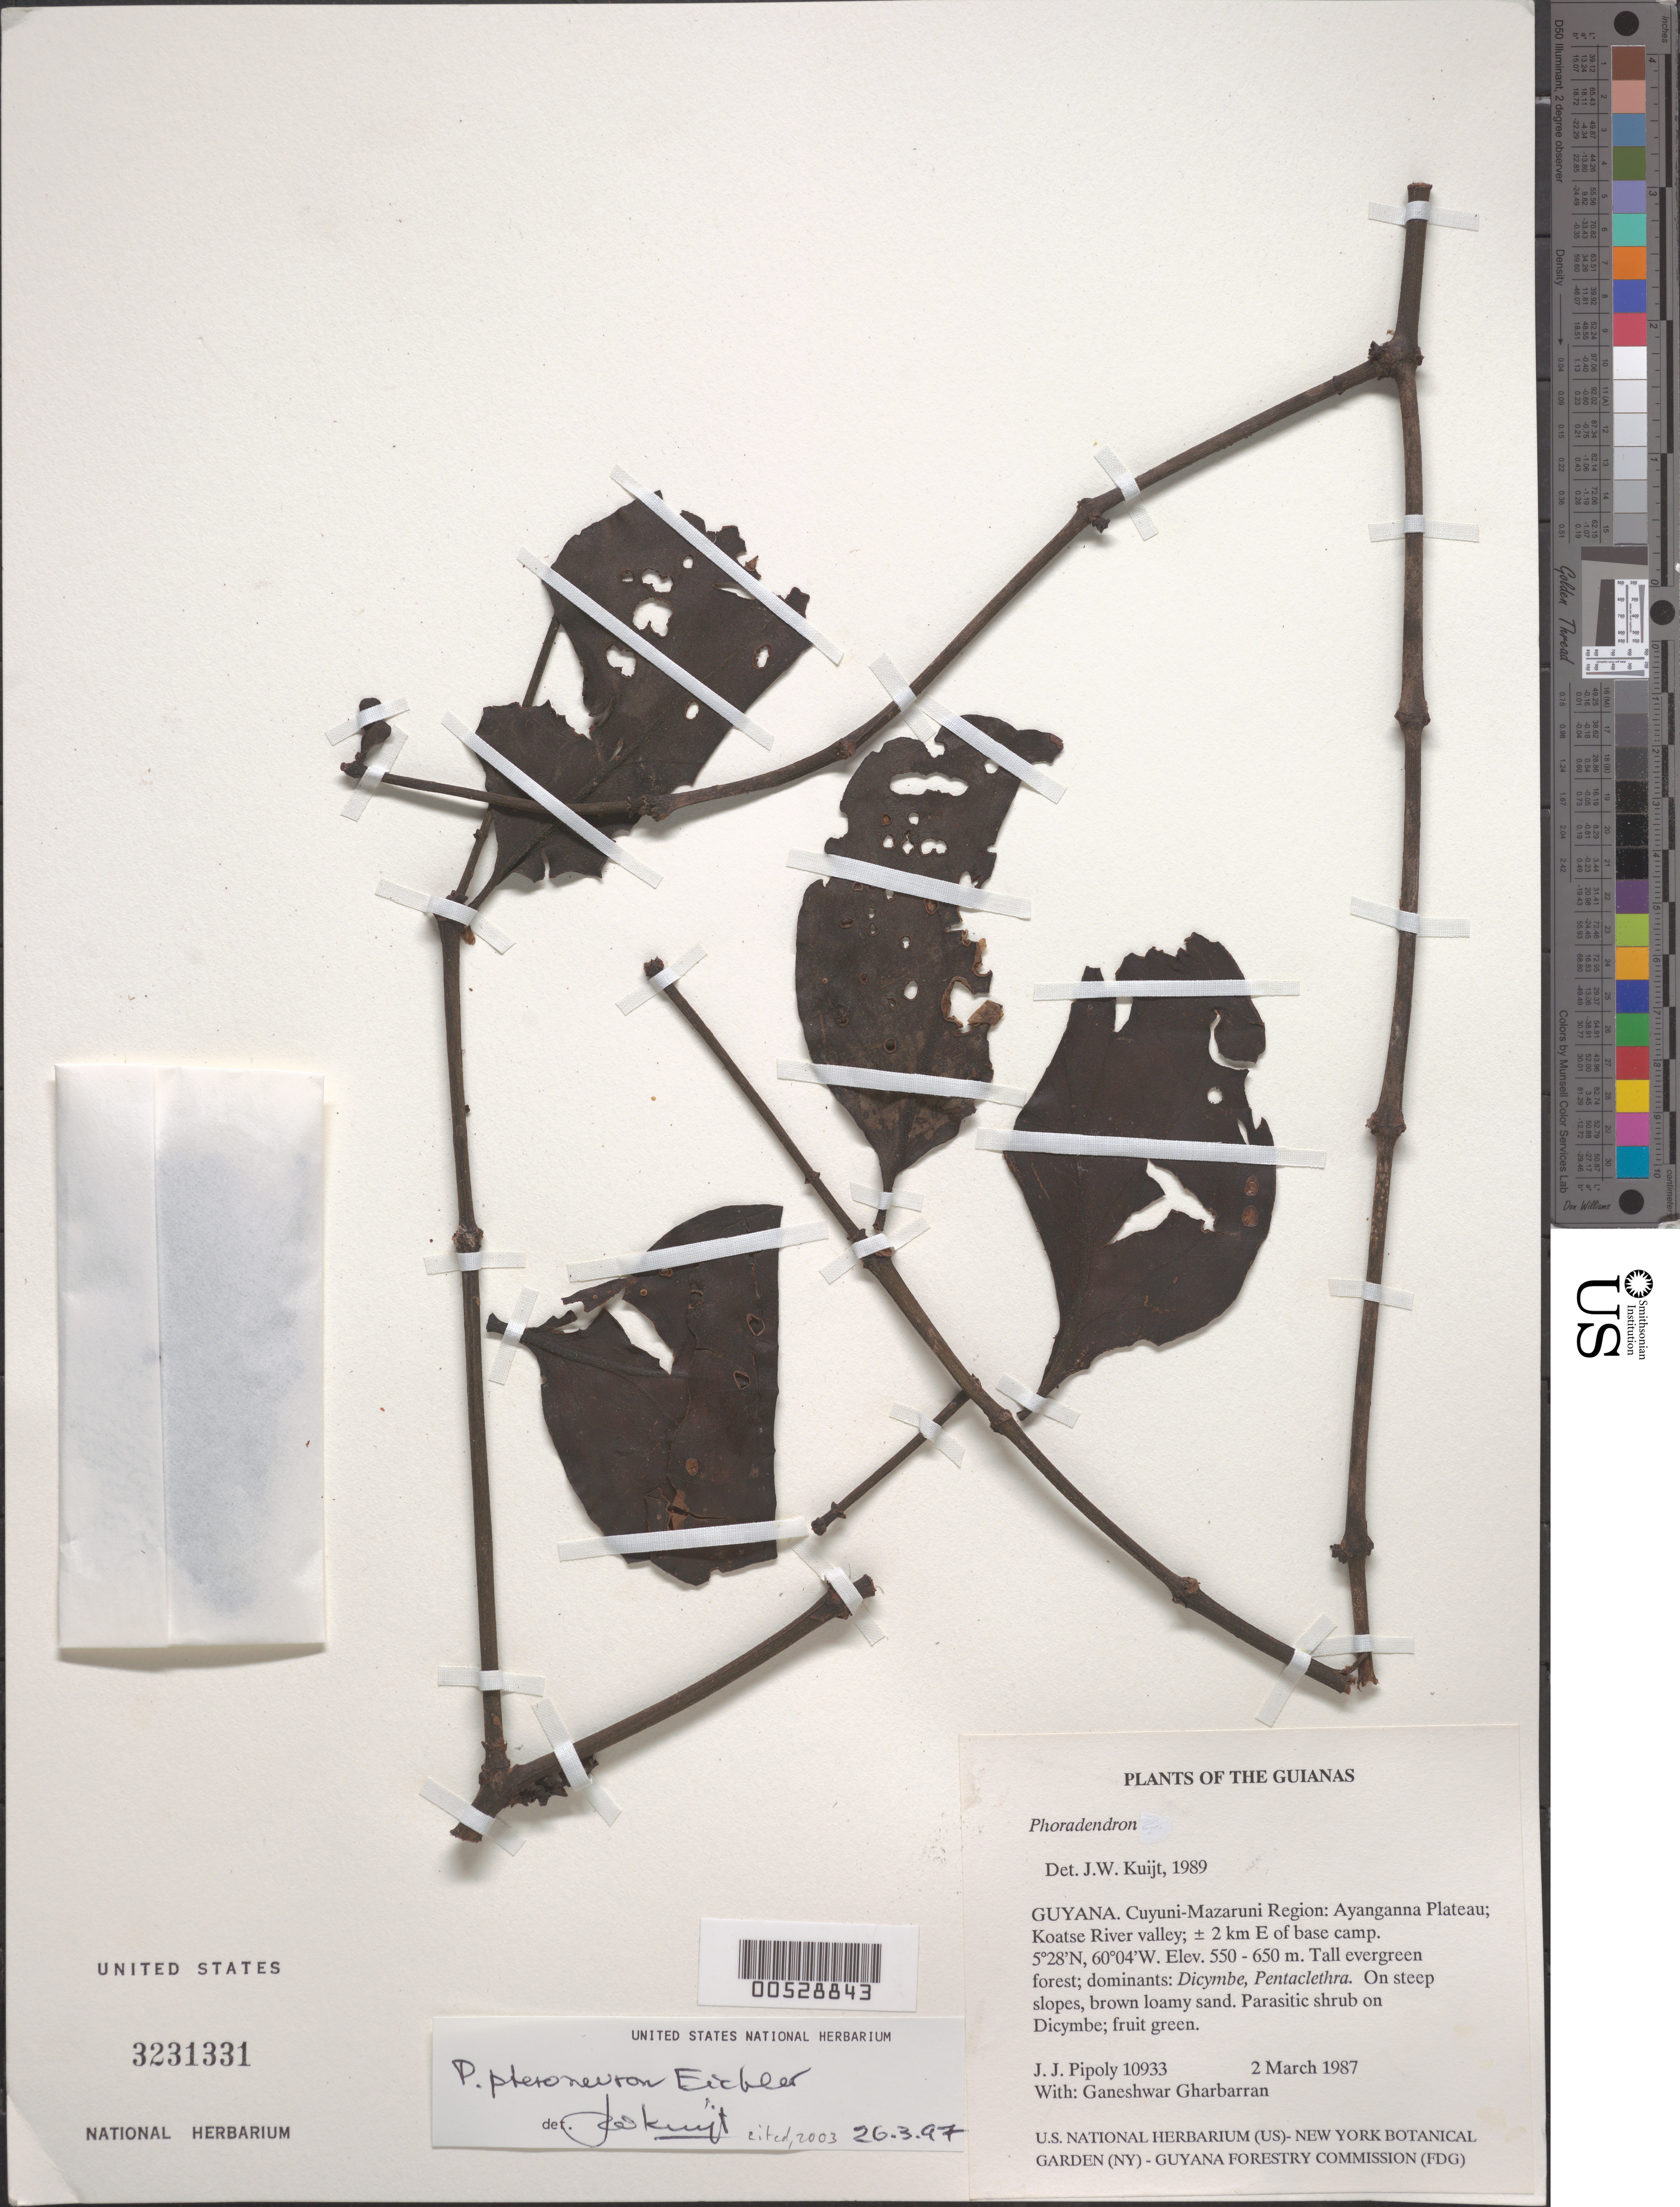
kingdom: Plantae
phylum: Tracheophyta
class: Magnoliopsida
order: Santalales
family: Viscaceae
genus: Phoradendron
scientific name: Phoradendron pteroneuron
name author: Eichler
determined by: Kuijt, Job, (CANADA)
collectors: J. J. Pipoly & G. Gharbarran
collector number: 10933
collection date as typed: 2 March 1987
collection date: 1987-03-02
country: Guyana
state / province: Cuyuni-Mazaruni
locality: Ayanganna Plateau; Koatse River valley; ± 2 km E of base camp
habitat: Tall evergreen forest; dominants: Dicymbe, Pentaclethra. On steep slopes, brown loamy sand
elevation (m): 550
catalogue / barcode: US 3231331